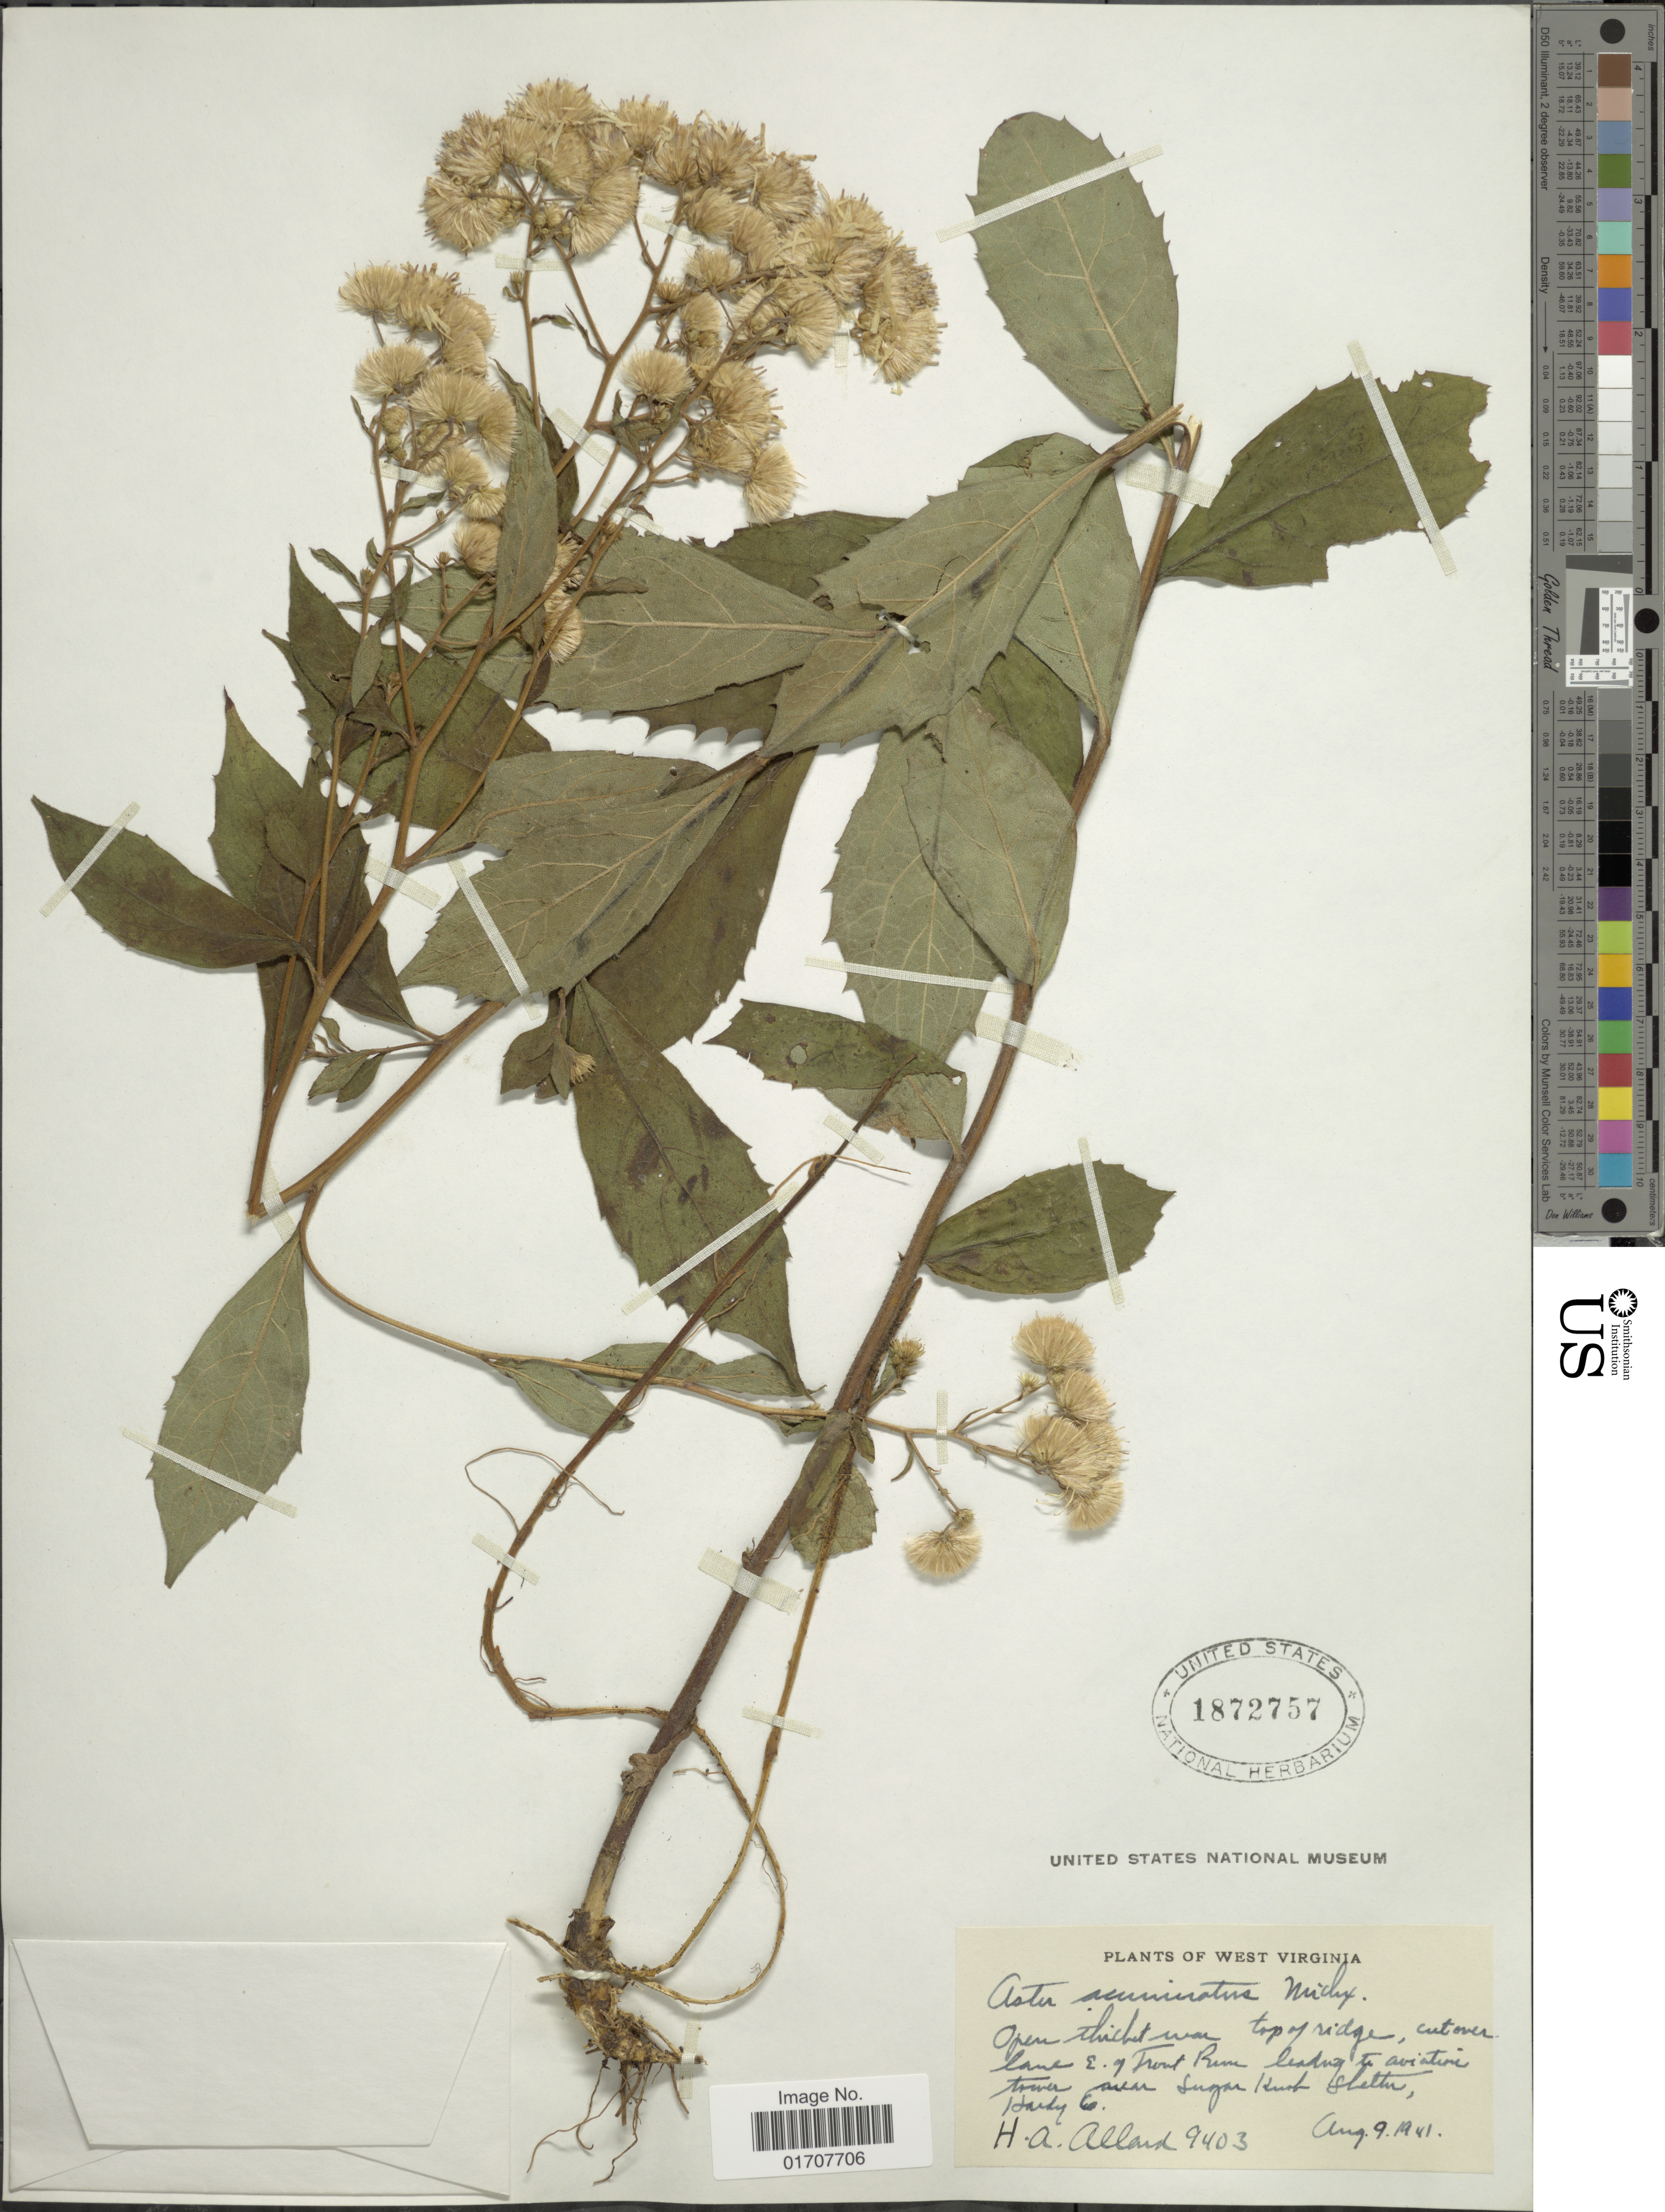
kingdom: Plantae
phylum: Tracheophyta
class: Magnoliopsida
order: Asterales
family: Asteraceae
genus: Oclemena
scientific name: Oclemena acuminata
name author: (Michx.) Greene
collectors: H. A. Allard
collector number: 9403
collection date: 1941-08-09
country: United States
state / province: West Virginia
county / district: Hardy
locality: Cutover lane E. of Trout Run leading to aviation tower over Sugar Knob Shelter, Hardy Co.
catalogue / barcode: US 1872757